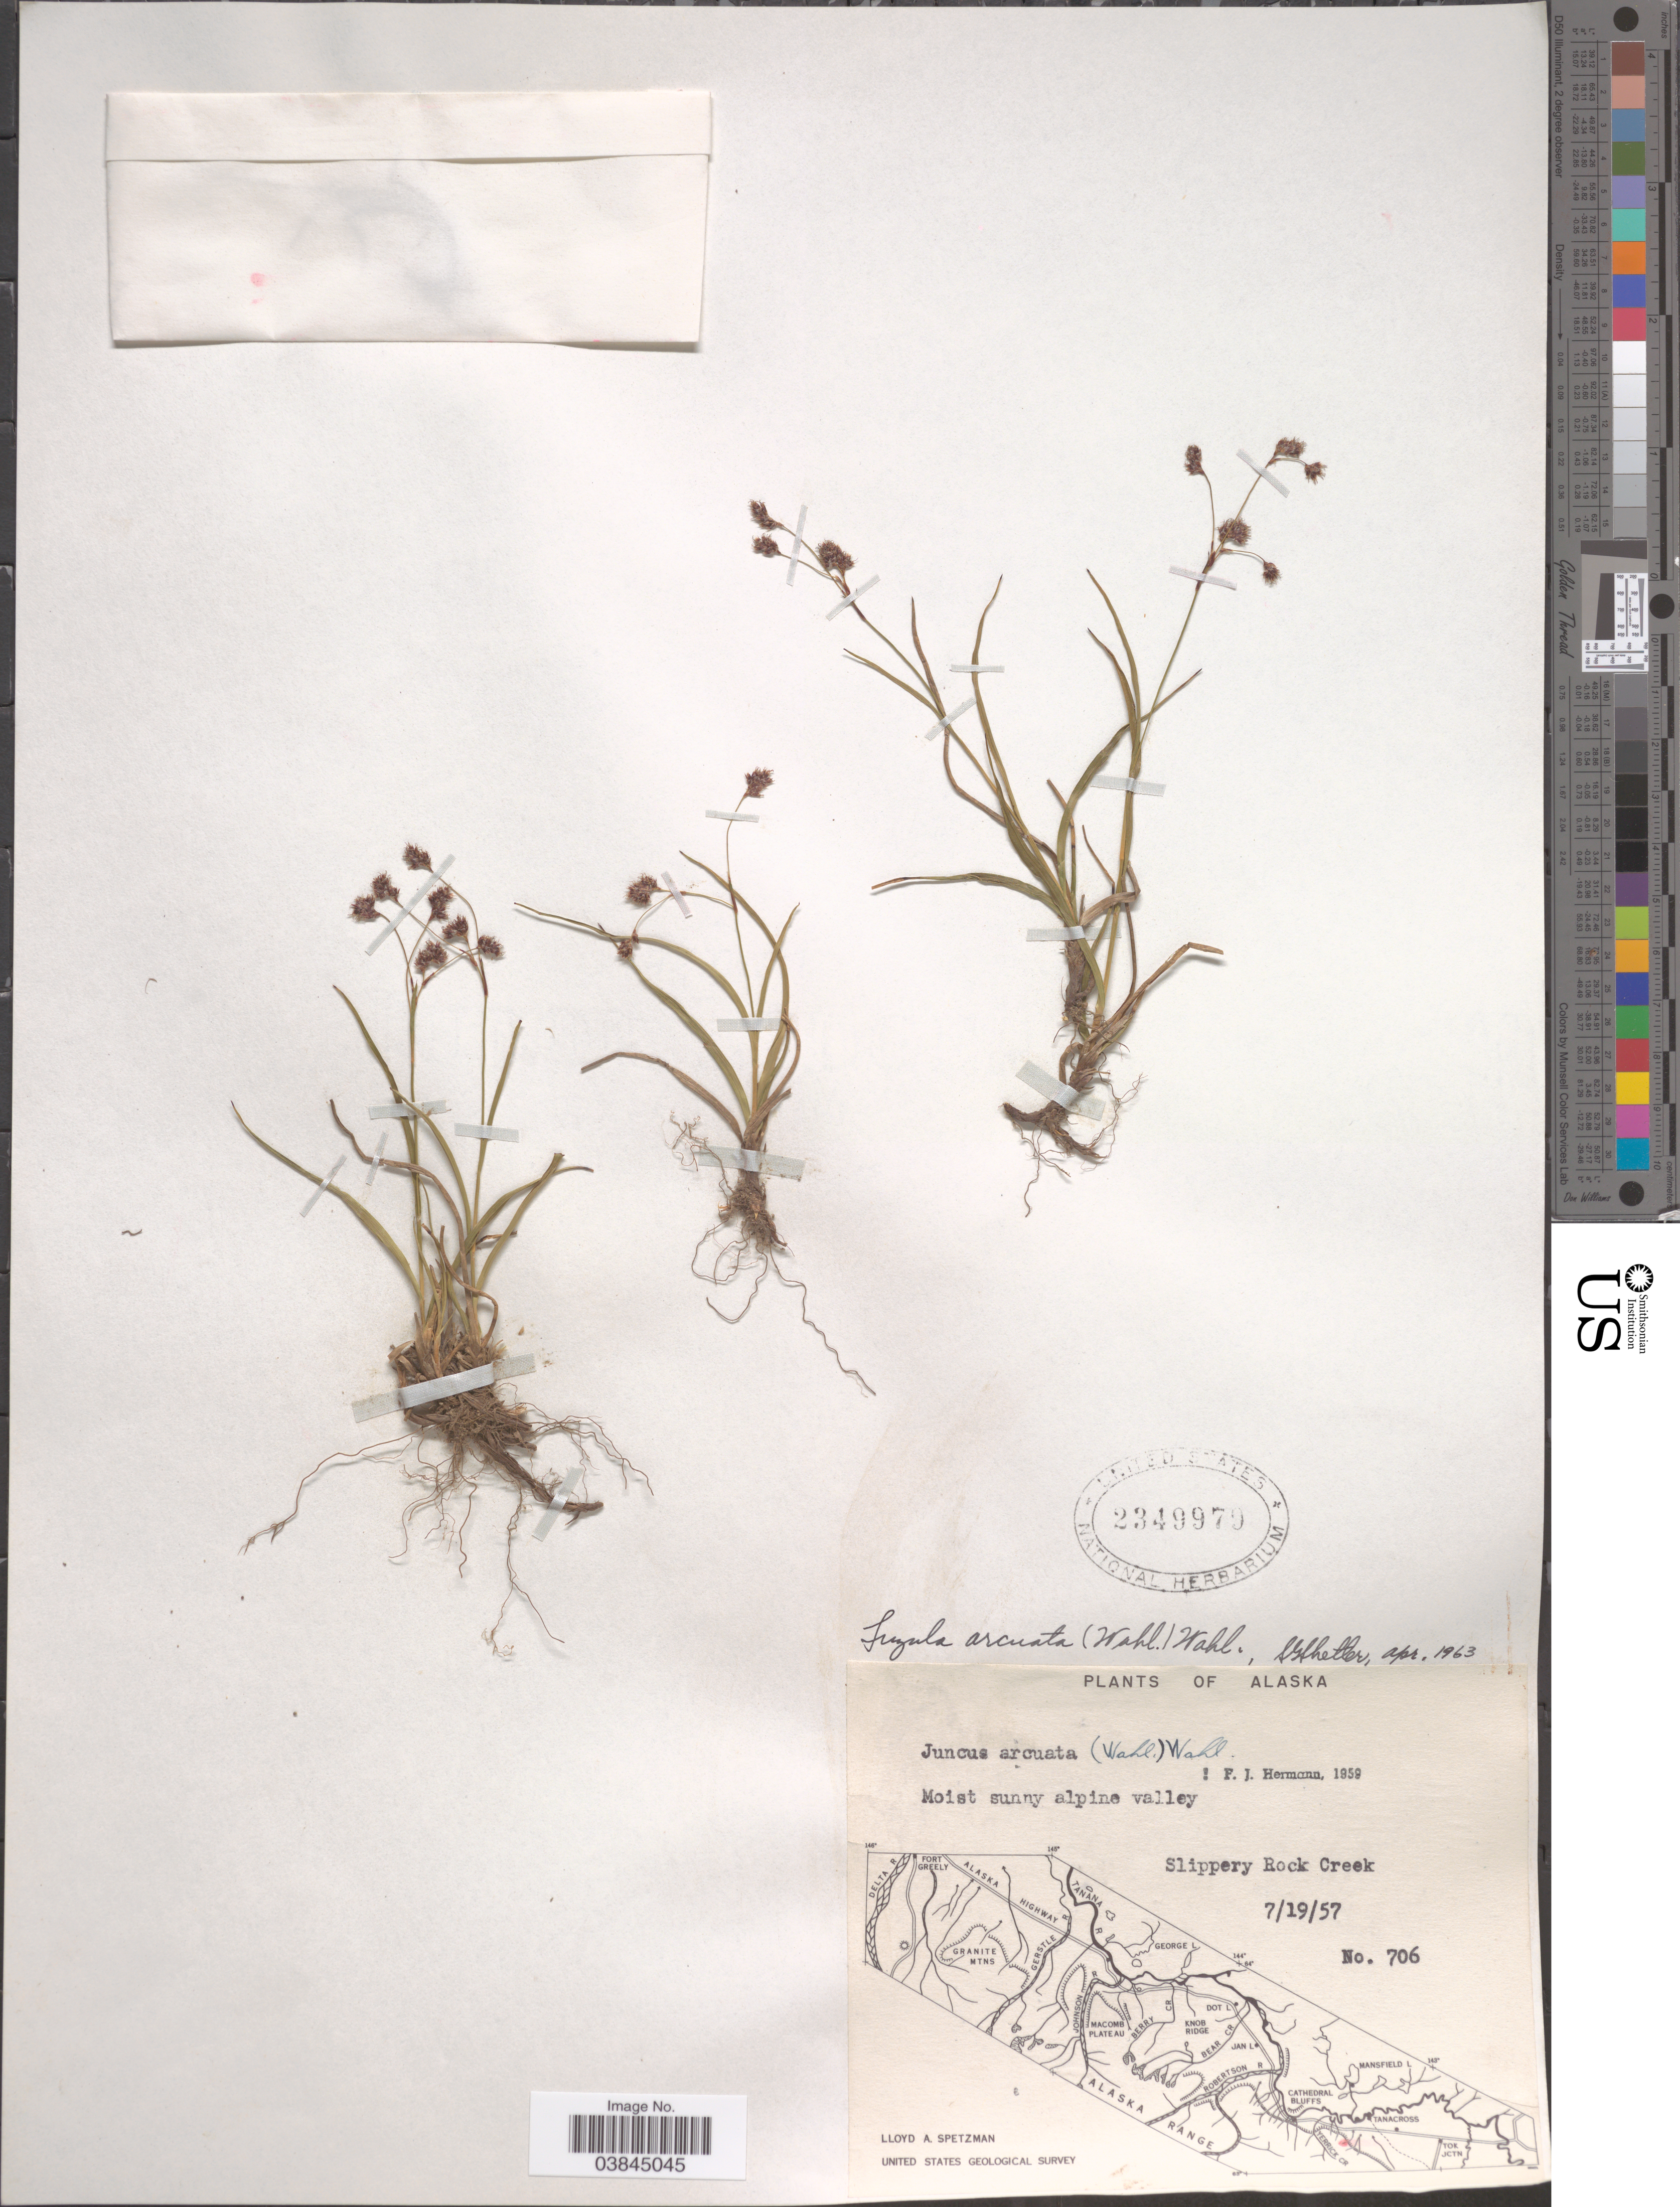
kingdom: Plantae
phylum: Tracheophyta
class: Liliopsida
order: Poales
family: Juncaceae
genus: Luzula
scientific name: Luzula arcuata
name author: (Wahlenb.) Sw.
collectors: L. Spetzman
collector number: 706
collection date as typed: Transcribed d/m/y: 19/7/57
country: United States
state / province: Alaska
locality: Slippery Rock Creek.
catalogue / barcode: US 2349979